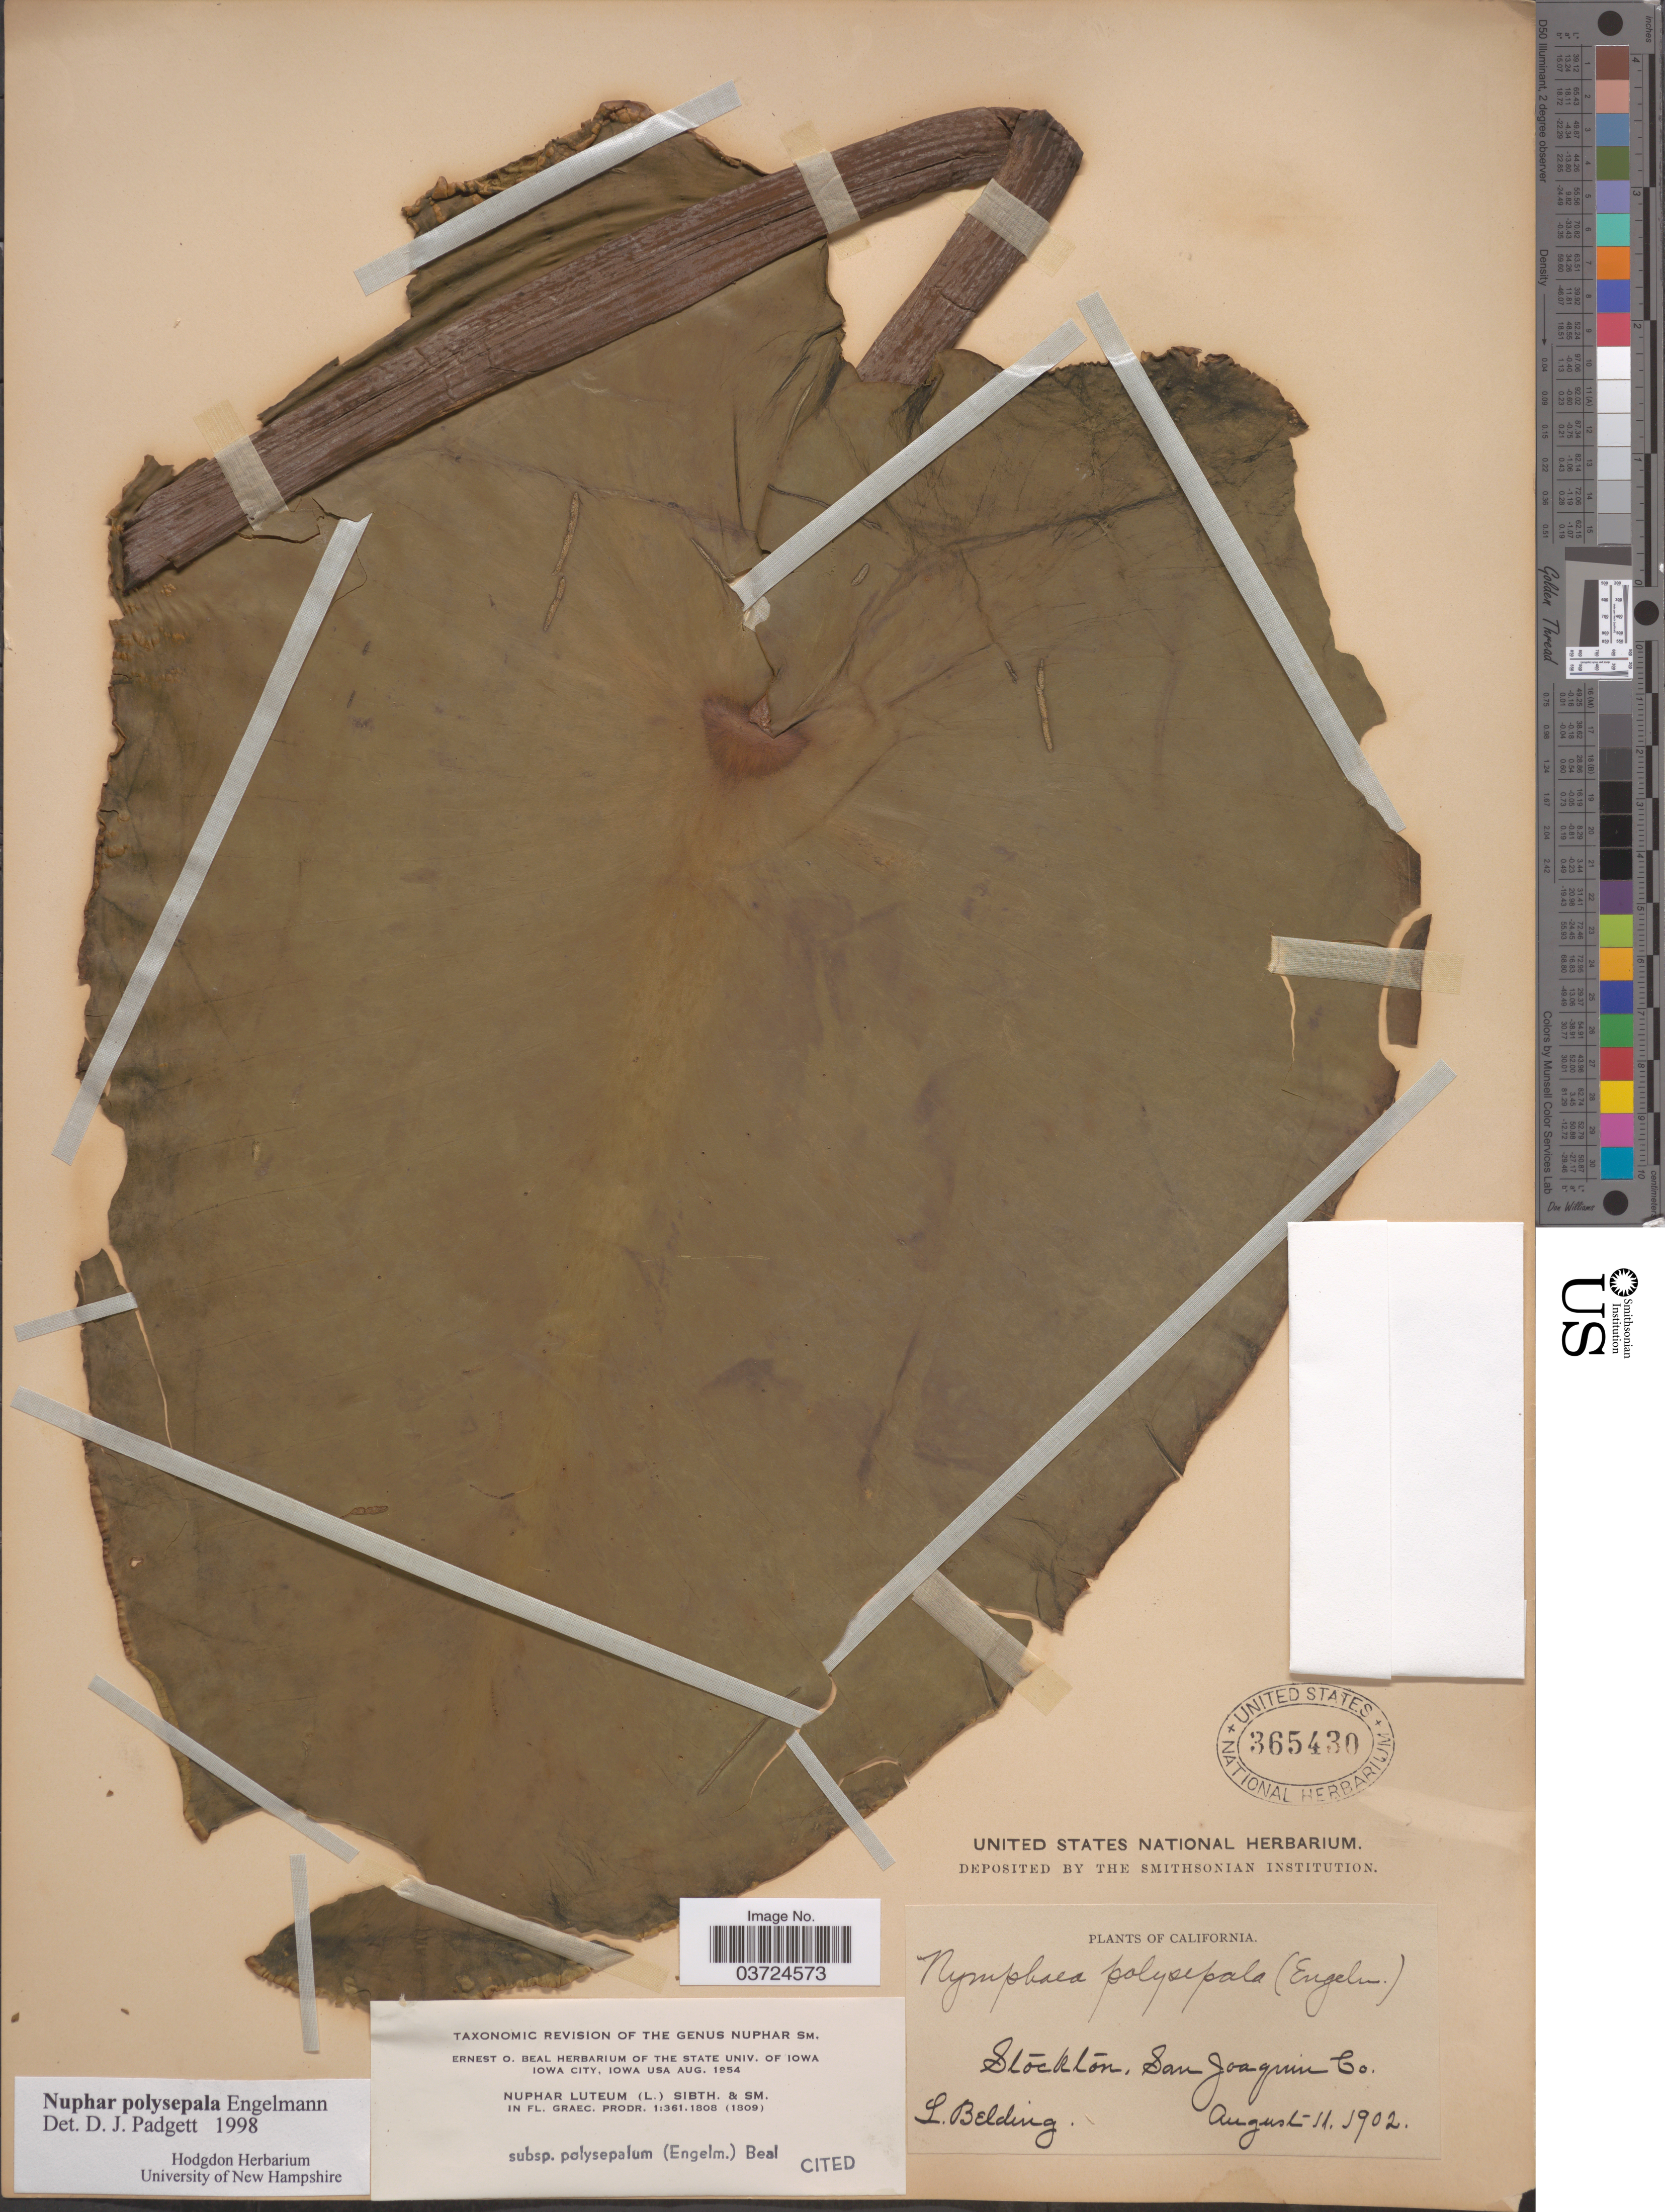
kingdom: Plantae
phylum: Tracheophyta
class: Magnoliopsida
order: Nymphaeales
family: Nymphaeaceae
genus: Nuphar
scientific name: Nuphar polysepala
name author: Englem.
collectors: L. Belding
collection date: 1902-08-11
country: United States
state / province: California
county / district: San Joaquin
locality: Stockton, San Joaquin Co.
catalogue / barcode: US 365430